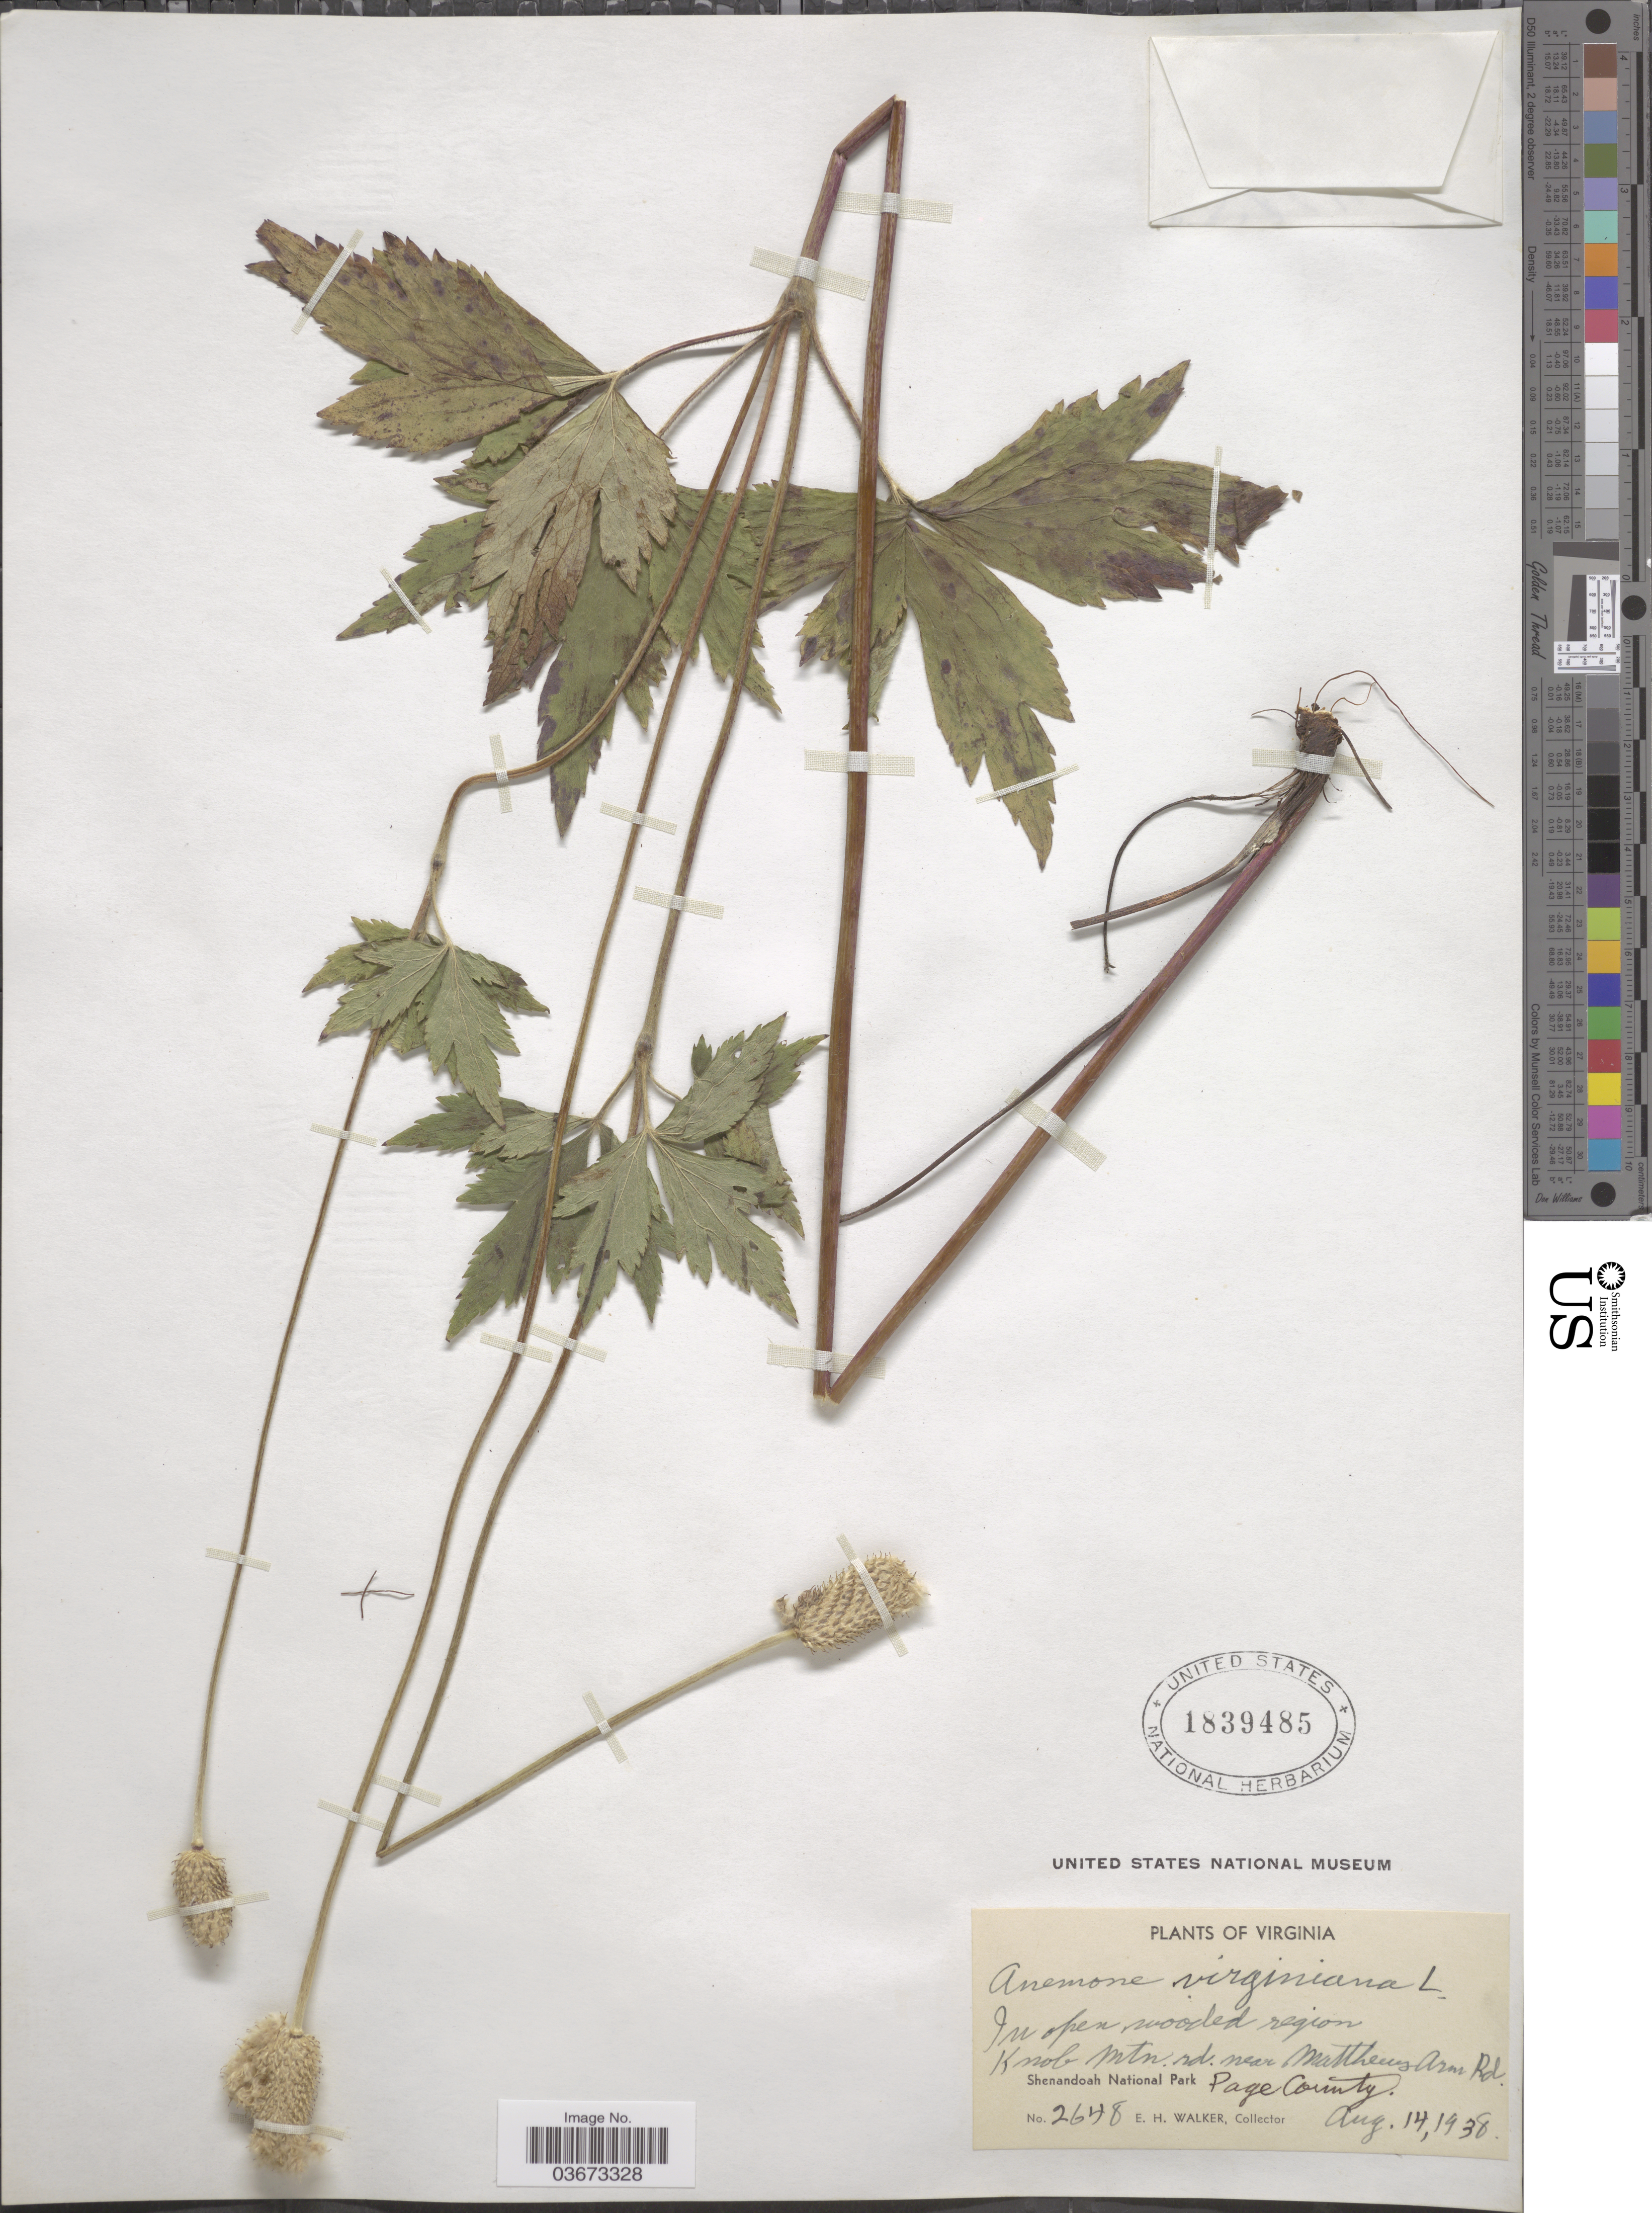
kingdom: Plantae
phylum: Tracheophyta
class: Magnoliopsida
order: Ranunculales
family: Ranunculaceae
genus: Anemone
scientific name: Anemone virginiana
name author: L.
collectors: E. H. Walker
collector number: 2648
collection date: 1938-08-14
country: United States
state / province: Virginia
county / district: Page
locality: Knob Mtn. rd. near Matthews Arm Rd. Shenandoah National Park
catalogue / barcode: US 1839485